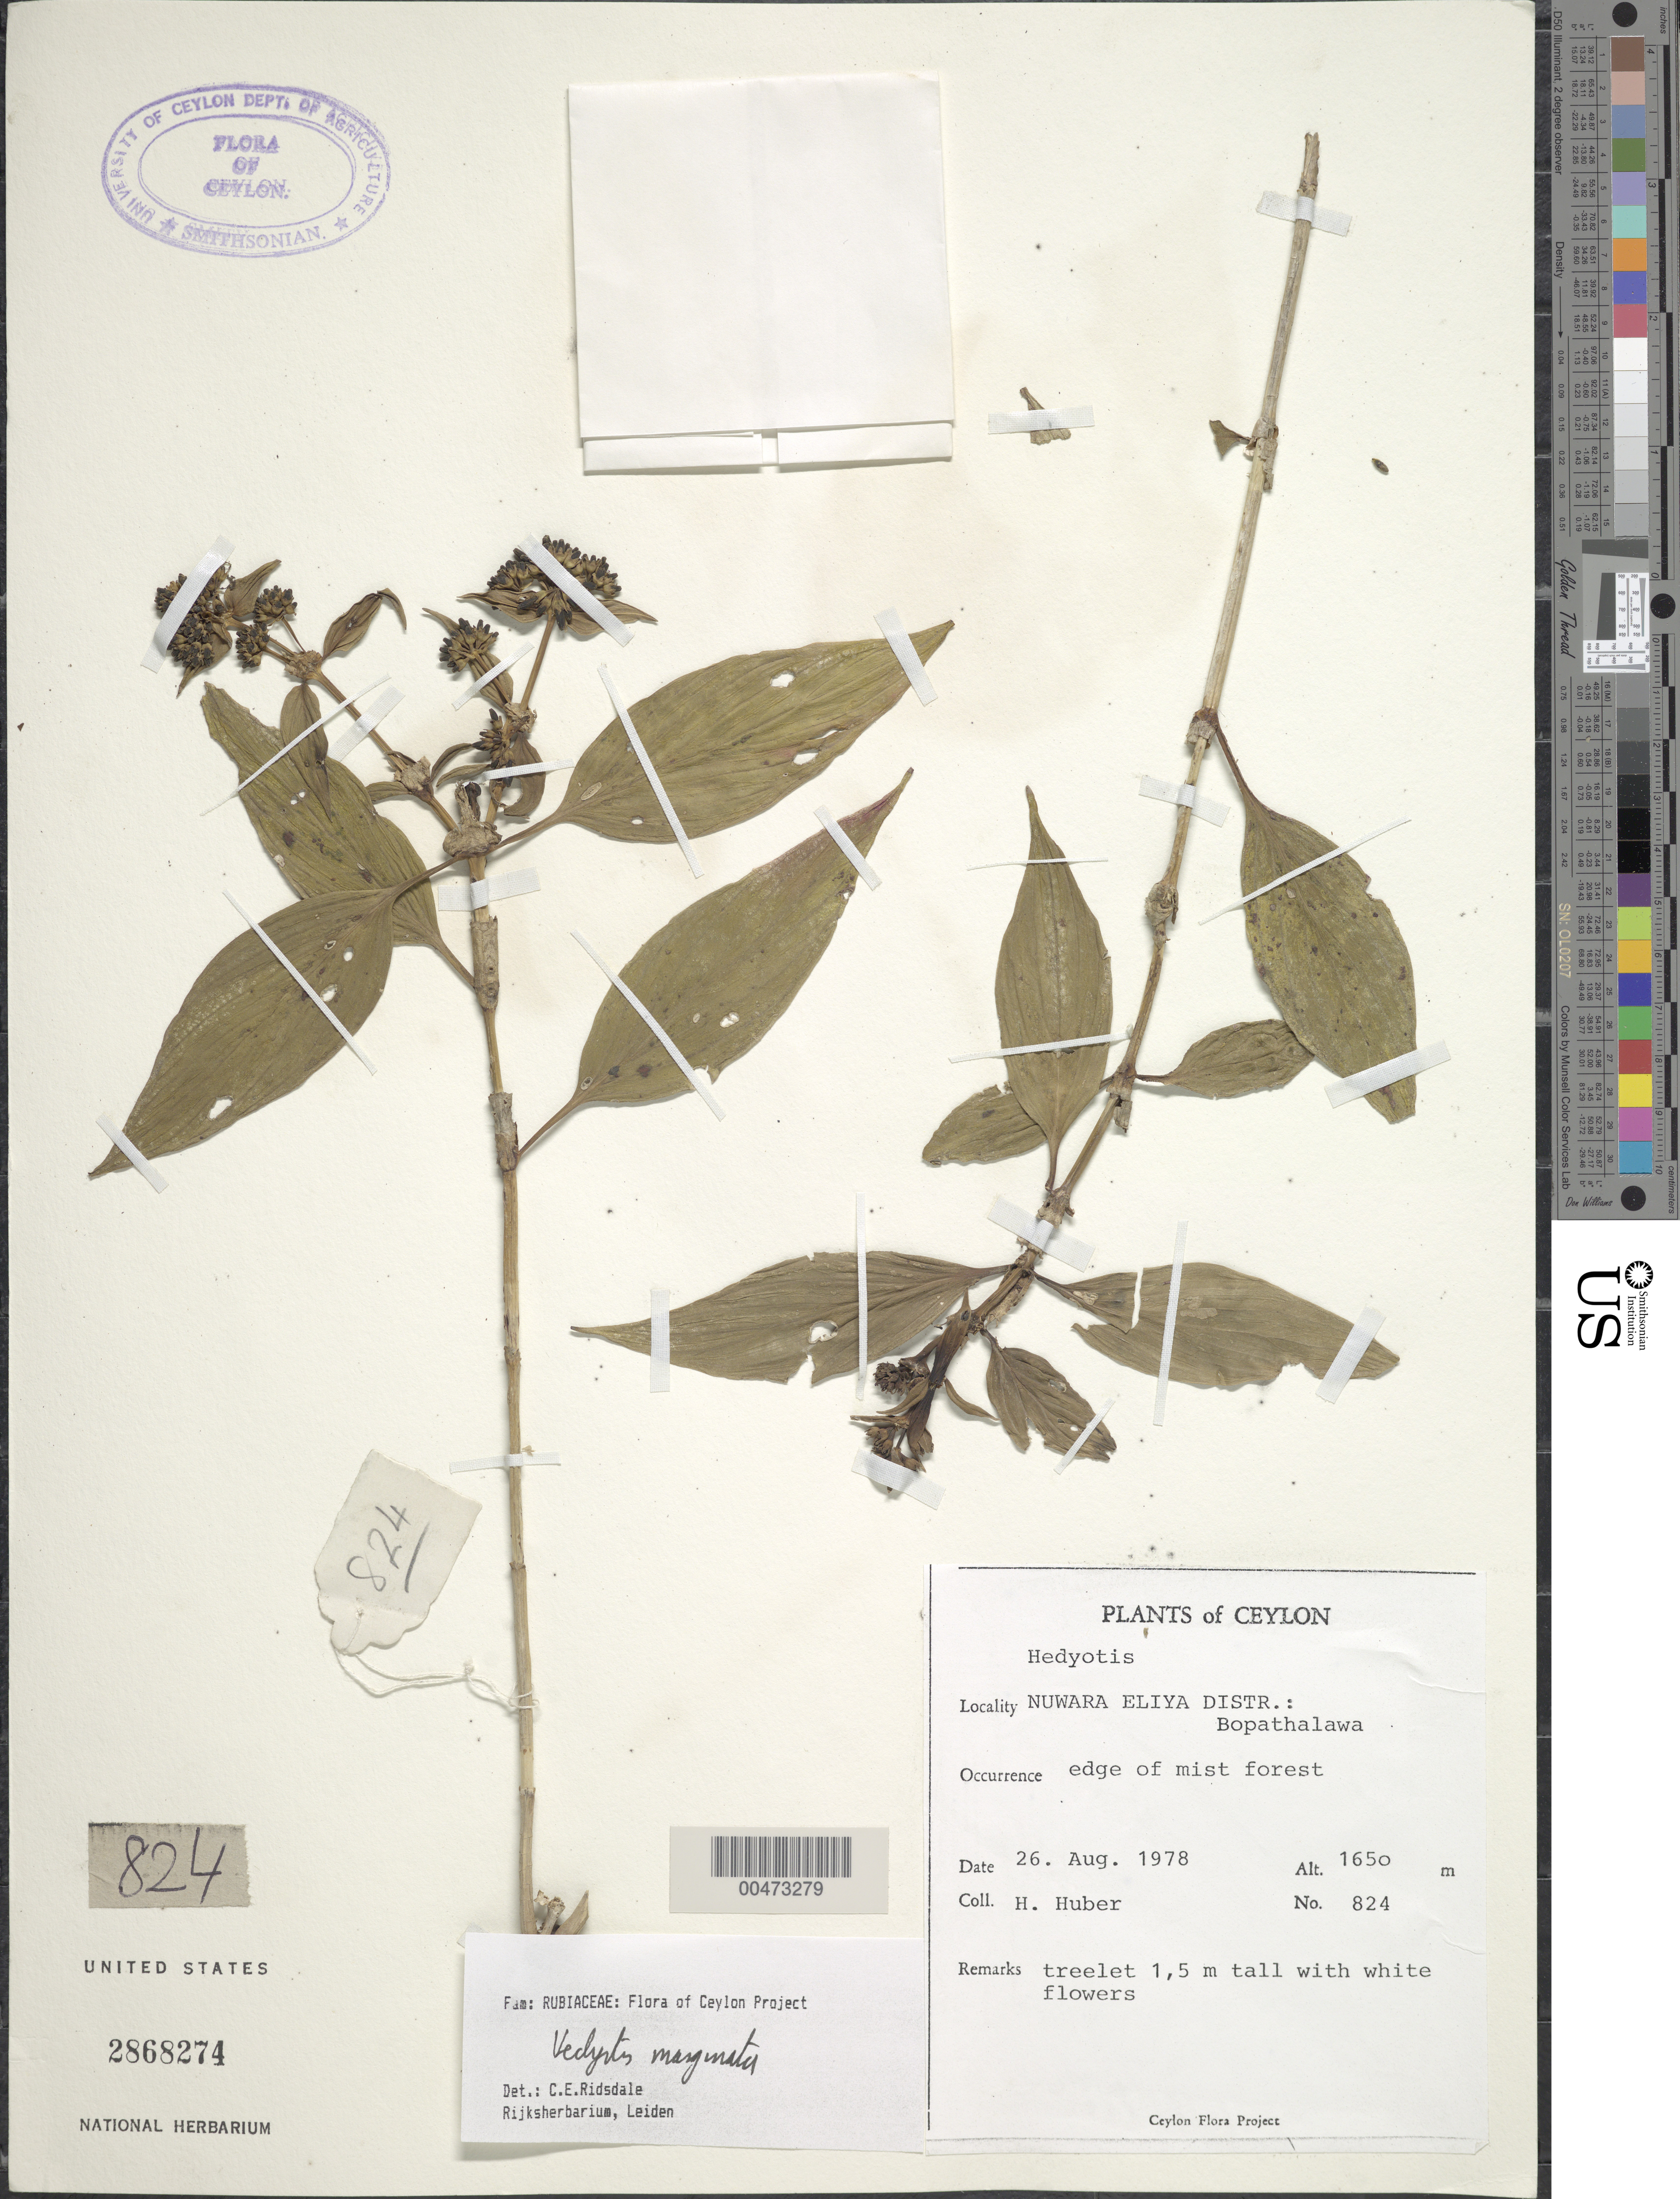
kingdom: Plantae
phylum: Tracheophyta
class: Magnoliopsida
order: Gentianales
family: Rubiaceae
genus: Hedyotis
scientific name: Hedyotis marginata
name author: Thwaites ex Hook. f.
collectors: H. Huber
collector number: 824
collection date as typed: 26 Aug 1978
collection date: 1978-08-26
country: Sri Lanka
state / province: Central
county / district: Nuwara Eliya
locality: Bopathalawa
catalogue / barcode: US 2868274